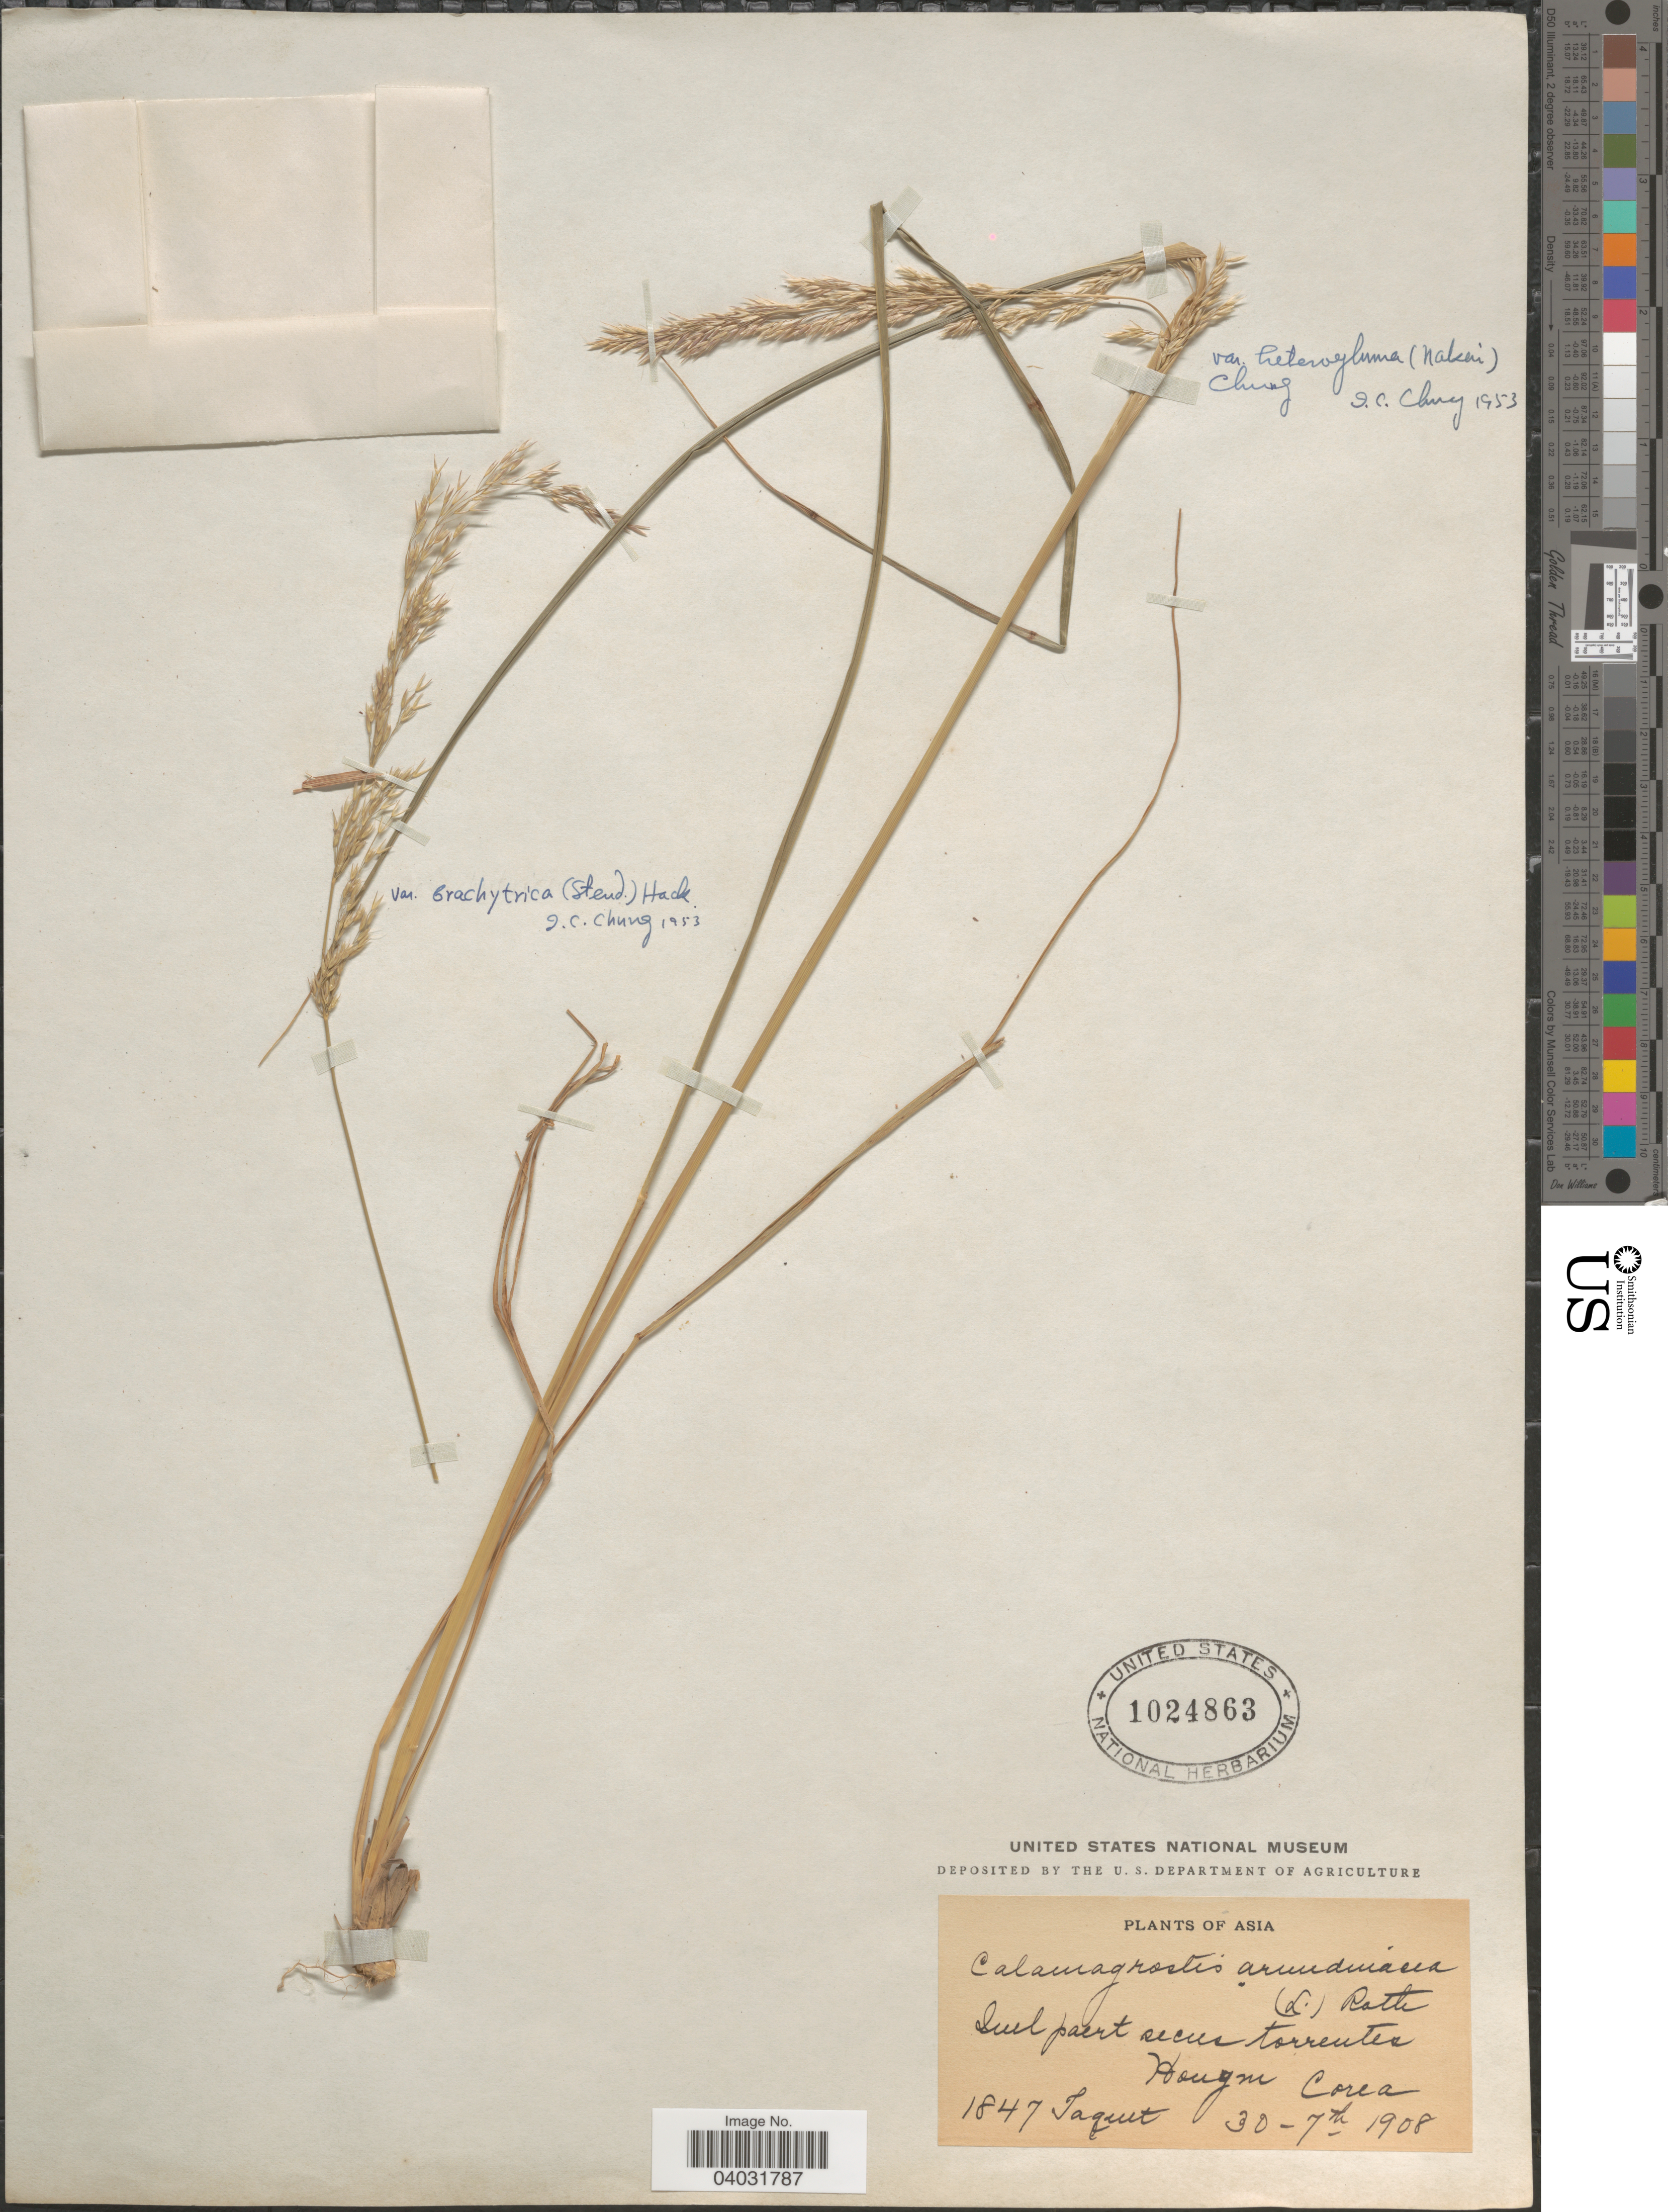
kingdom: Plantae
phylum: Tracheophyta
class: Liliopsida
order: Poales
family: Poaceae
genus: Calamagrostis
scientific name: Calamagrostis arundinacea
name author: (L.) Roth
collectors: -. Jaquet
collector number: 1847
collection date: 1908-07-30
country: South Korea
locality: Quelpart Island (Quelpart Island) secus torrentes. Houym Corea.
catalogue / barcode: US 1024863